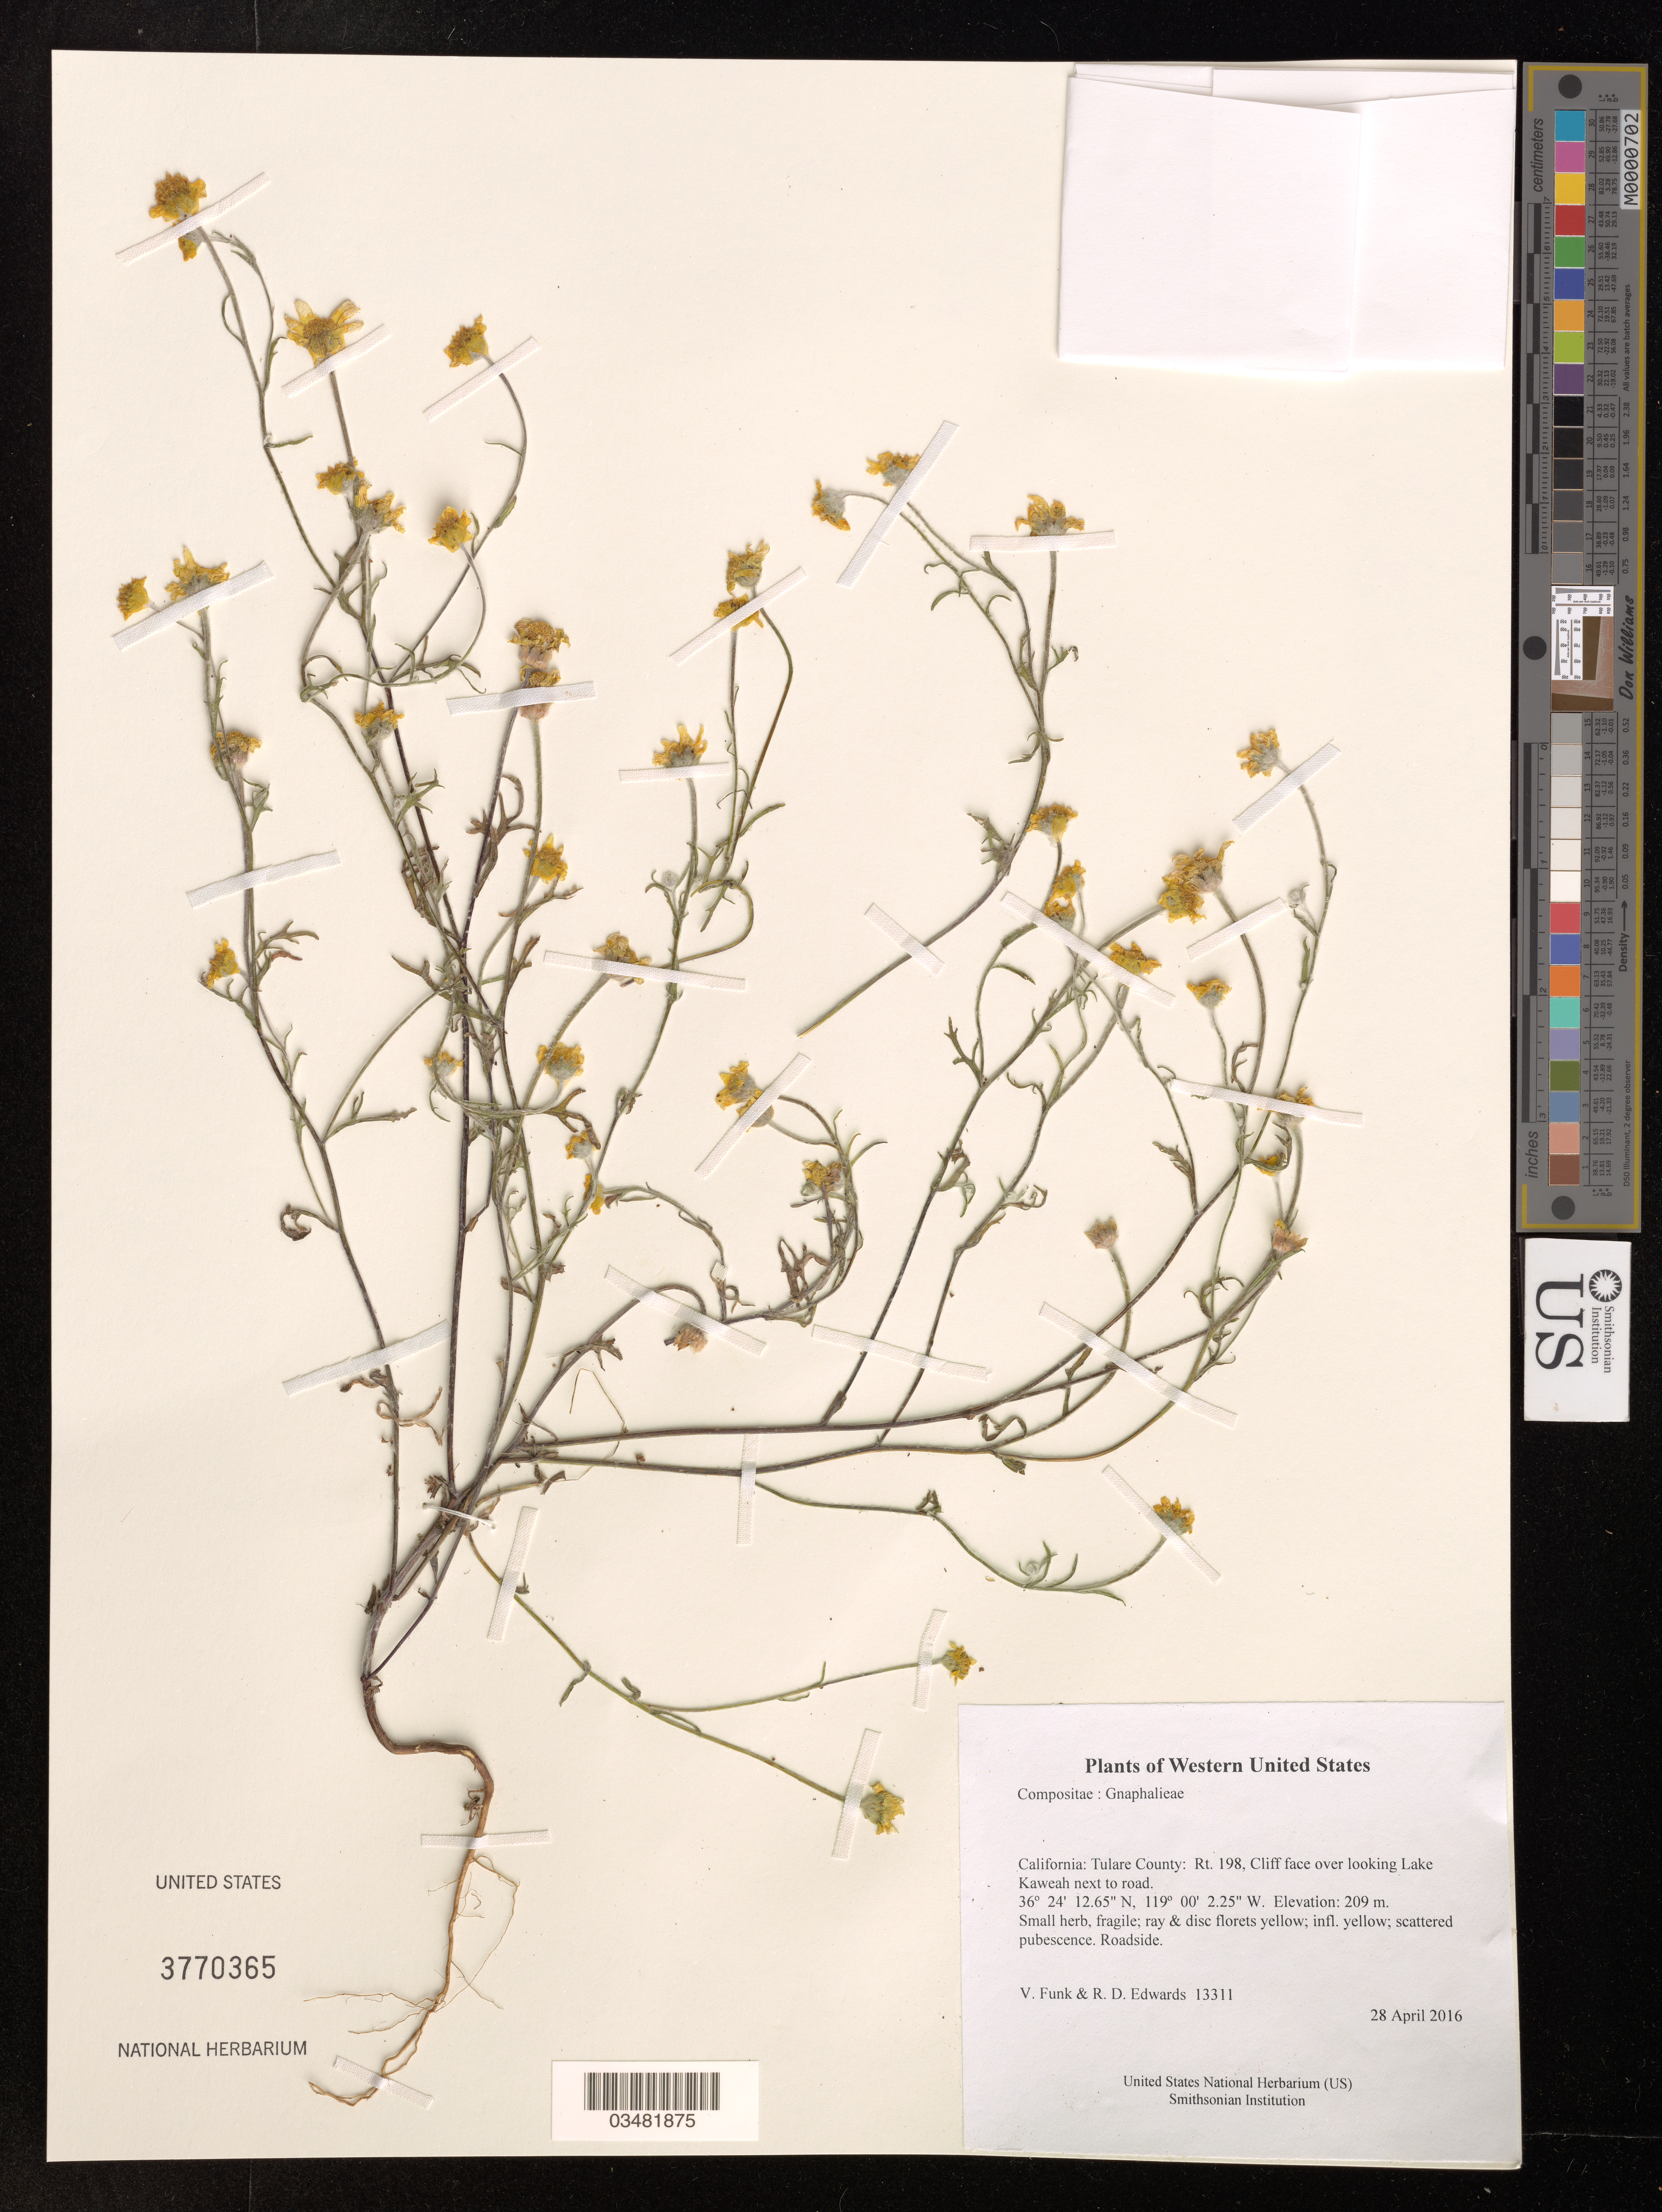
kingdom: Plantae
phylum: Tracheophyta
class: Magnoliopsida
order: Asterales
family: Asteraceae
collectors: R.D. Edwards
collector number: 13311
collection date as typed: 28 April 2016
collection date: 2016-04-28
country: United States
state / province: California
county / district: Tulare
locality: Rt. 198, Cliff face over looking Lake Kaweah next to road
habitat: Roadside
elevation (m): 209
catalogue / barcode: US 3770365